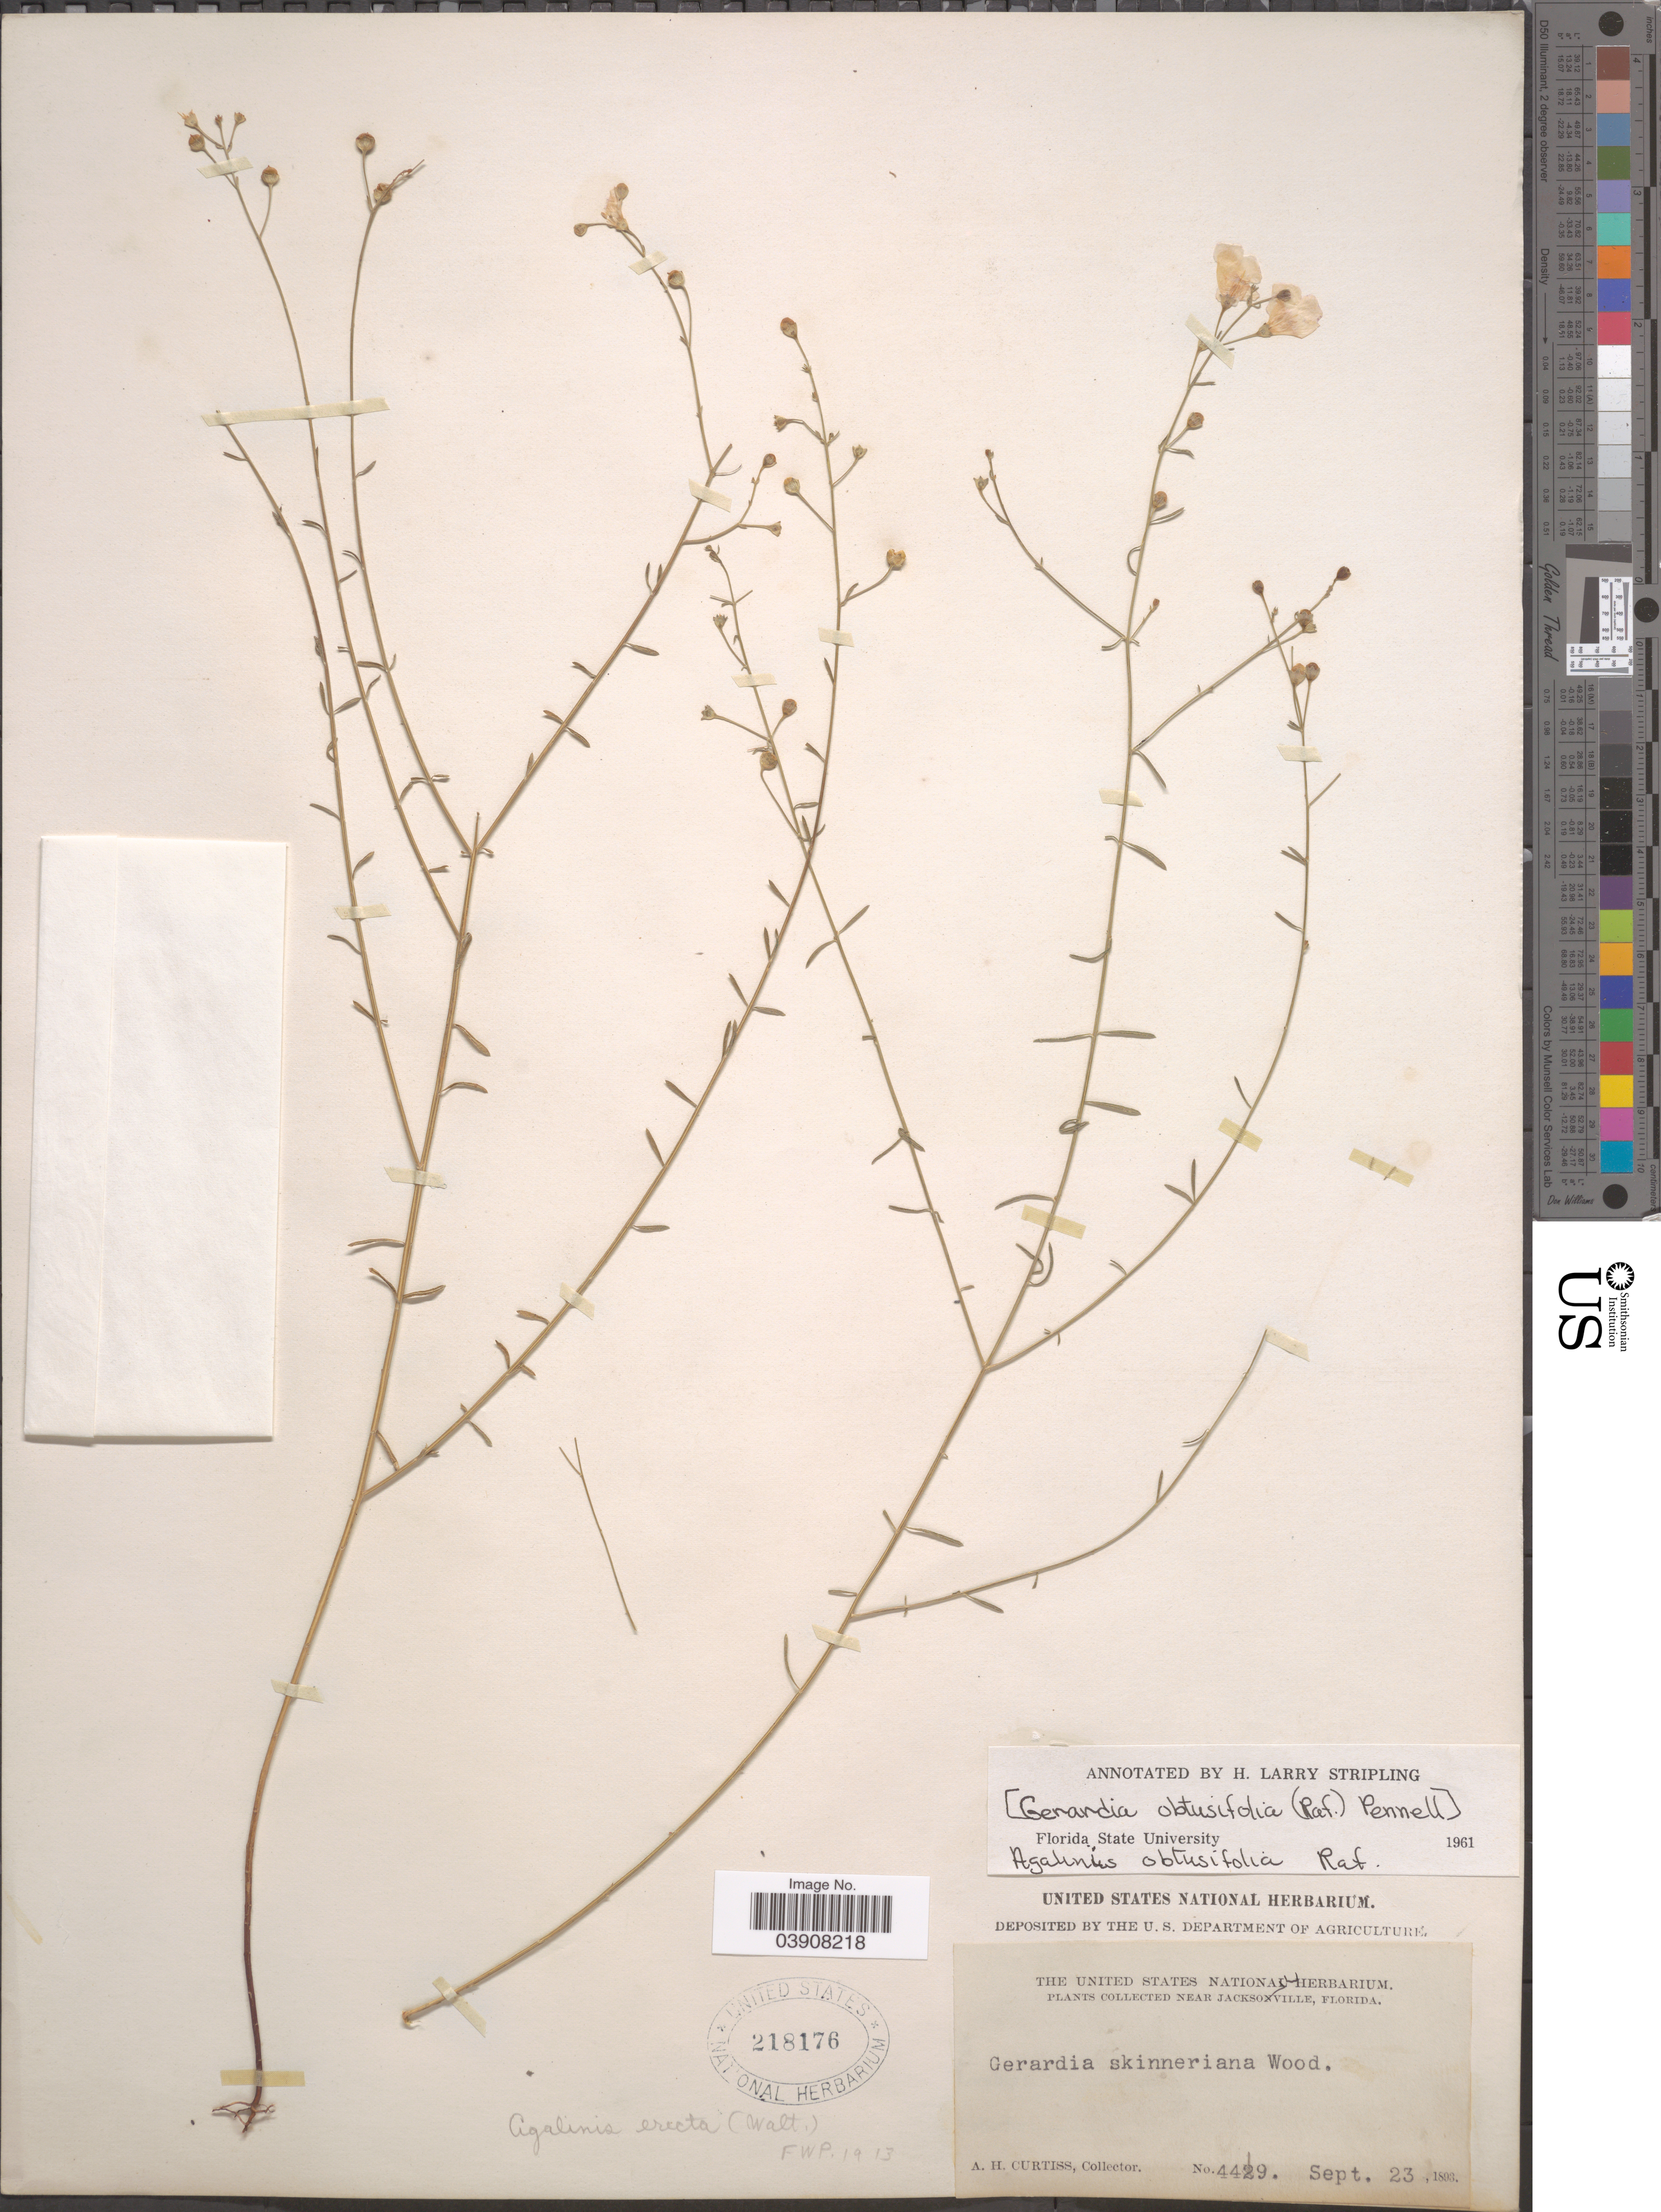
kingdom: Plantae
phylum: Tracheophyta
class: Magnoliopsida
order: Lamiales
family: Orobanchaceae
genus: Agalinis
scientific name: Agalinis obtusifolia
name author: Raf.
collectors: A. H. Curtiss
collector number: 4429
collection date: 1893-09-23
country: United States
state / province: Florida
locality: Near Jacksonville.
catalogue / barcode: US 218176